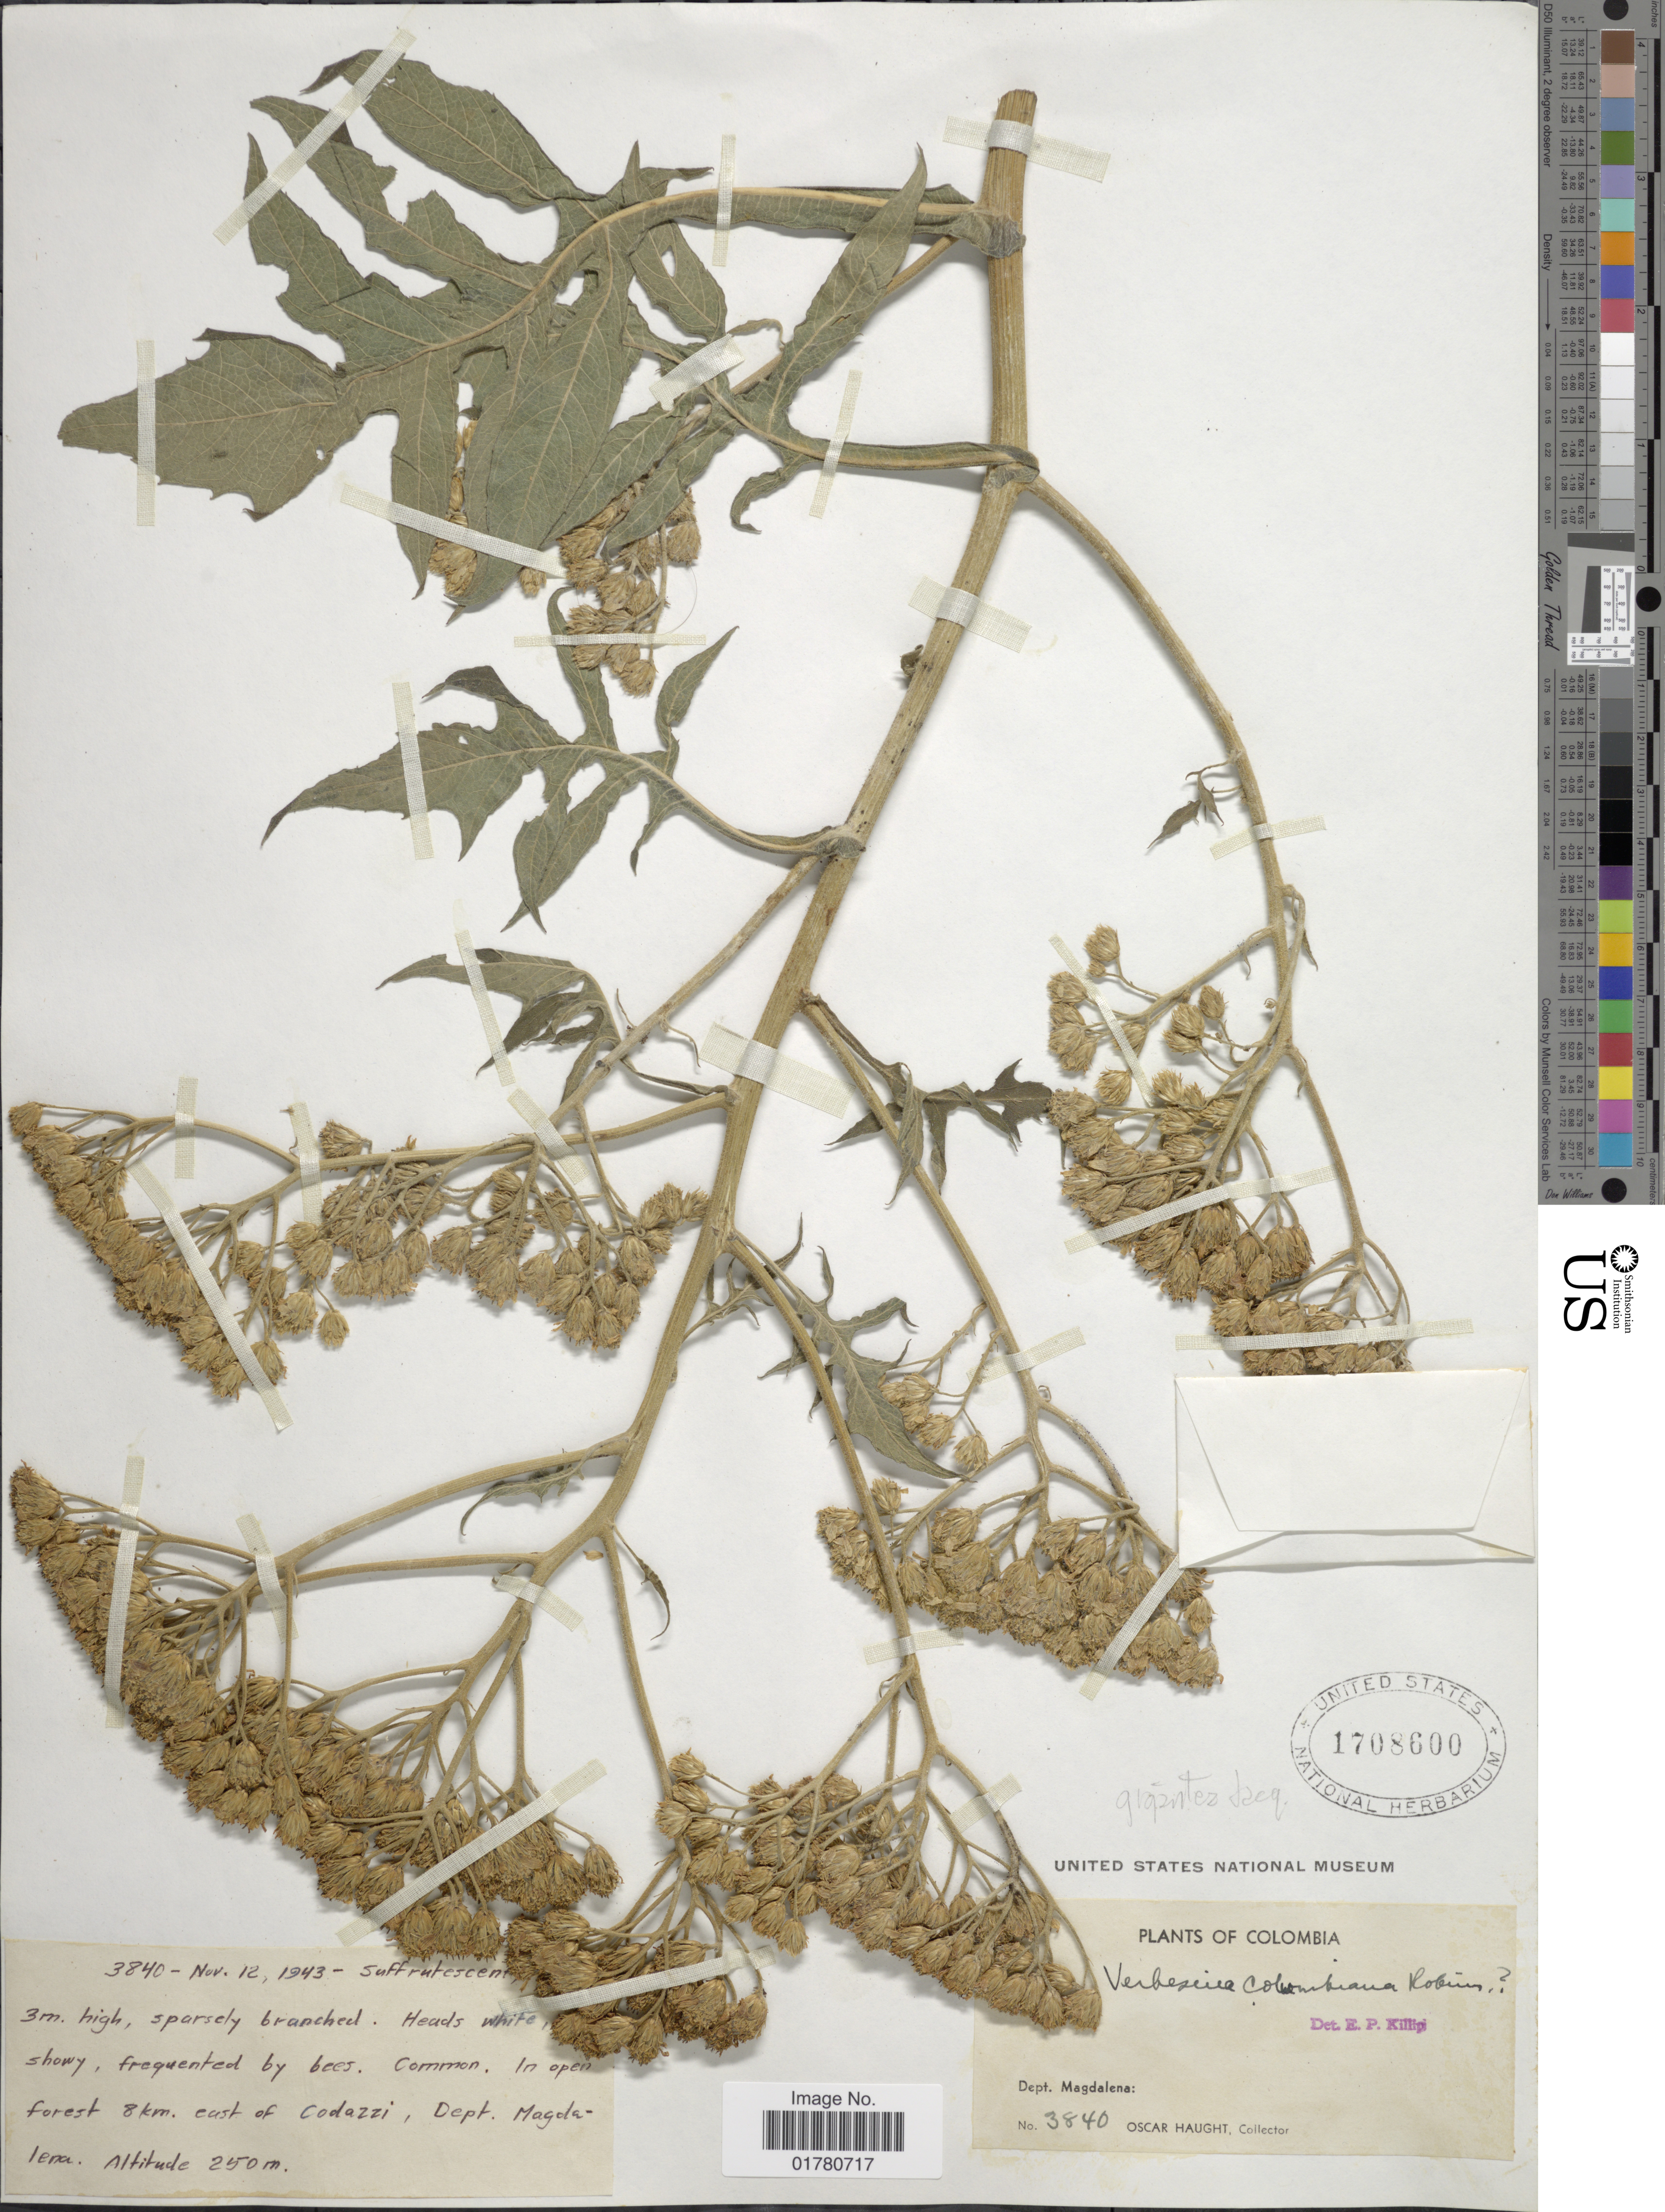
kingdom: Plantae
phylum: Tracheophyta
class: Magnoliopsida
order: Asterales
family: Asteraceae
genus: Verbesina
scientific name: Verbesina columbiana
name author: B.L. Rob.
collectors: O. L. Haught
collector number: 3840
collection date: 1943-11-12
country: Colombia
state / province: Magdalena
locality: In open forest 8km east of Codazzi, Dept Magdalena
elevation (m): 250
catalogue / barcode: US 1708600